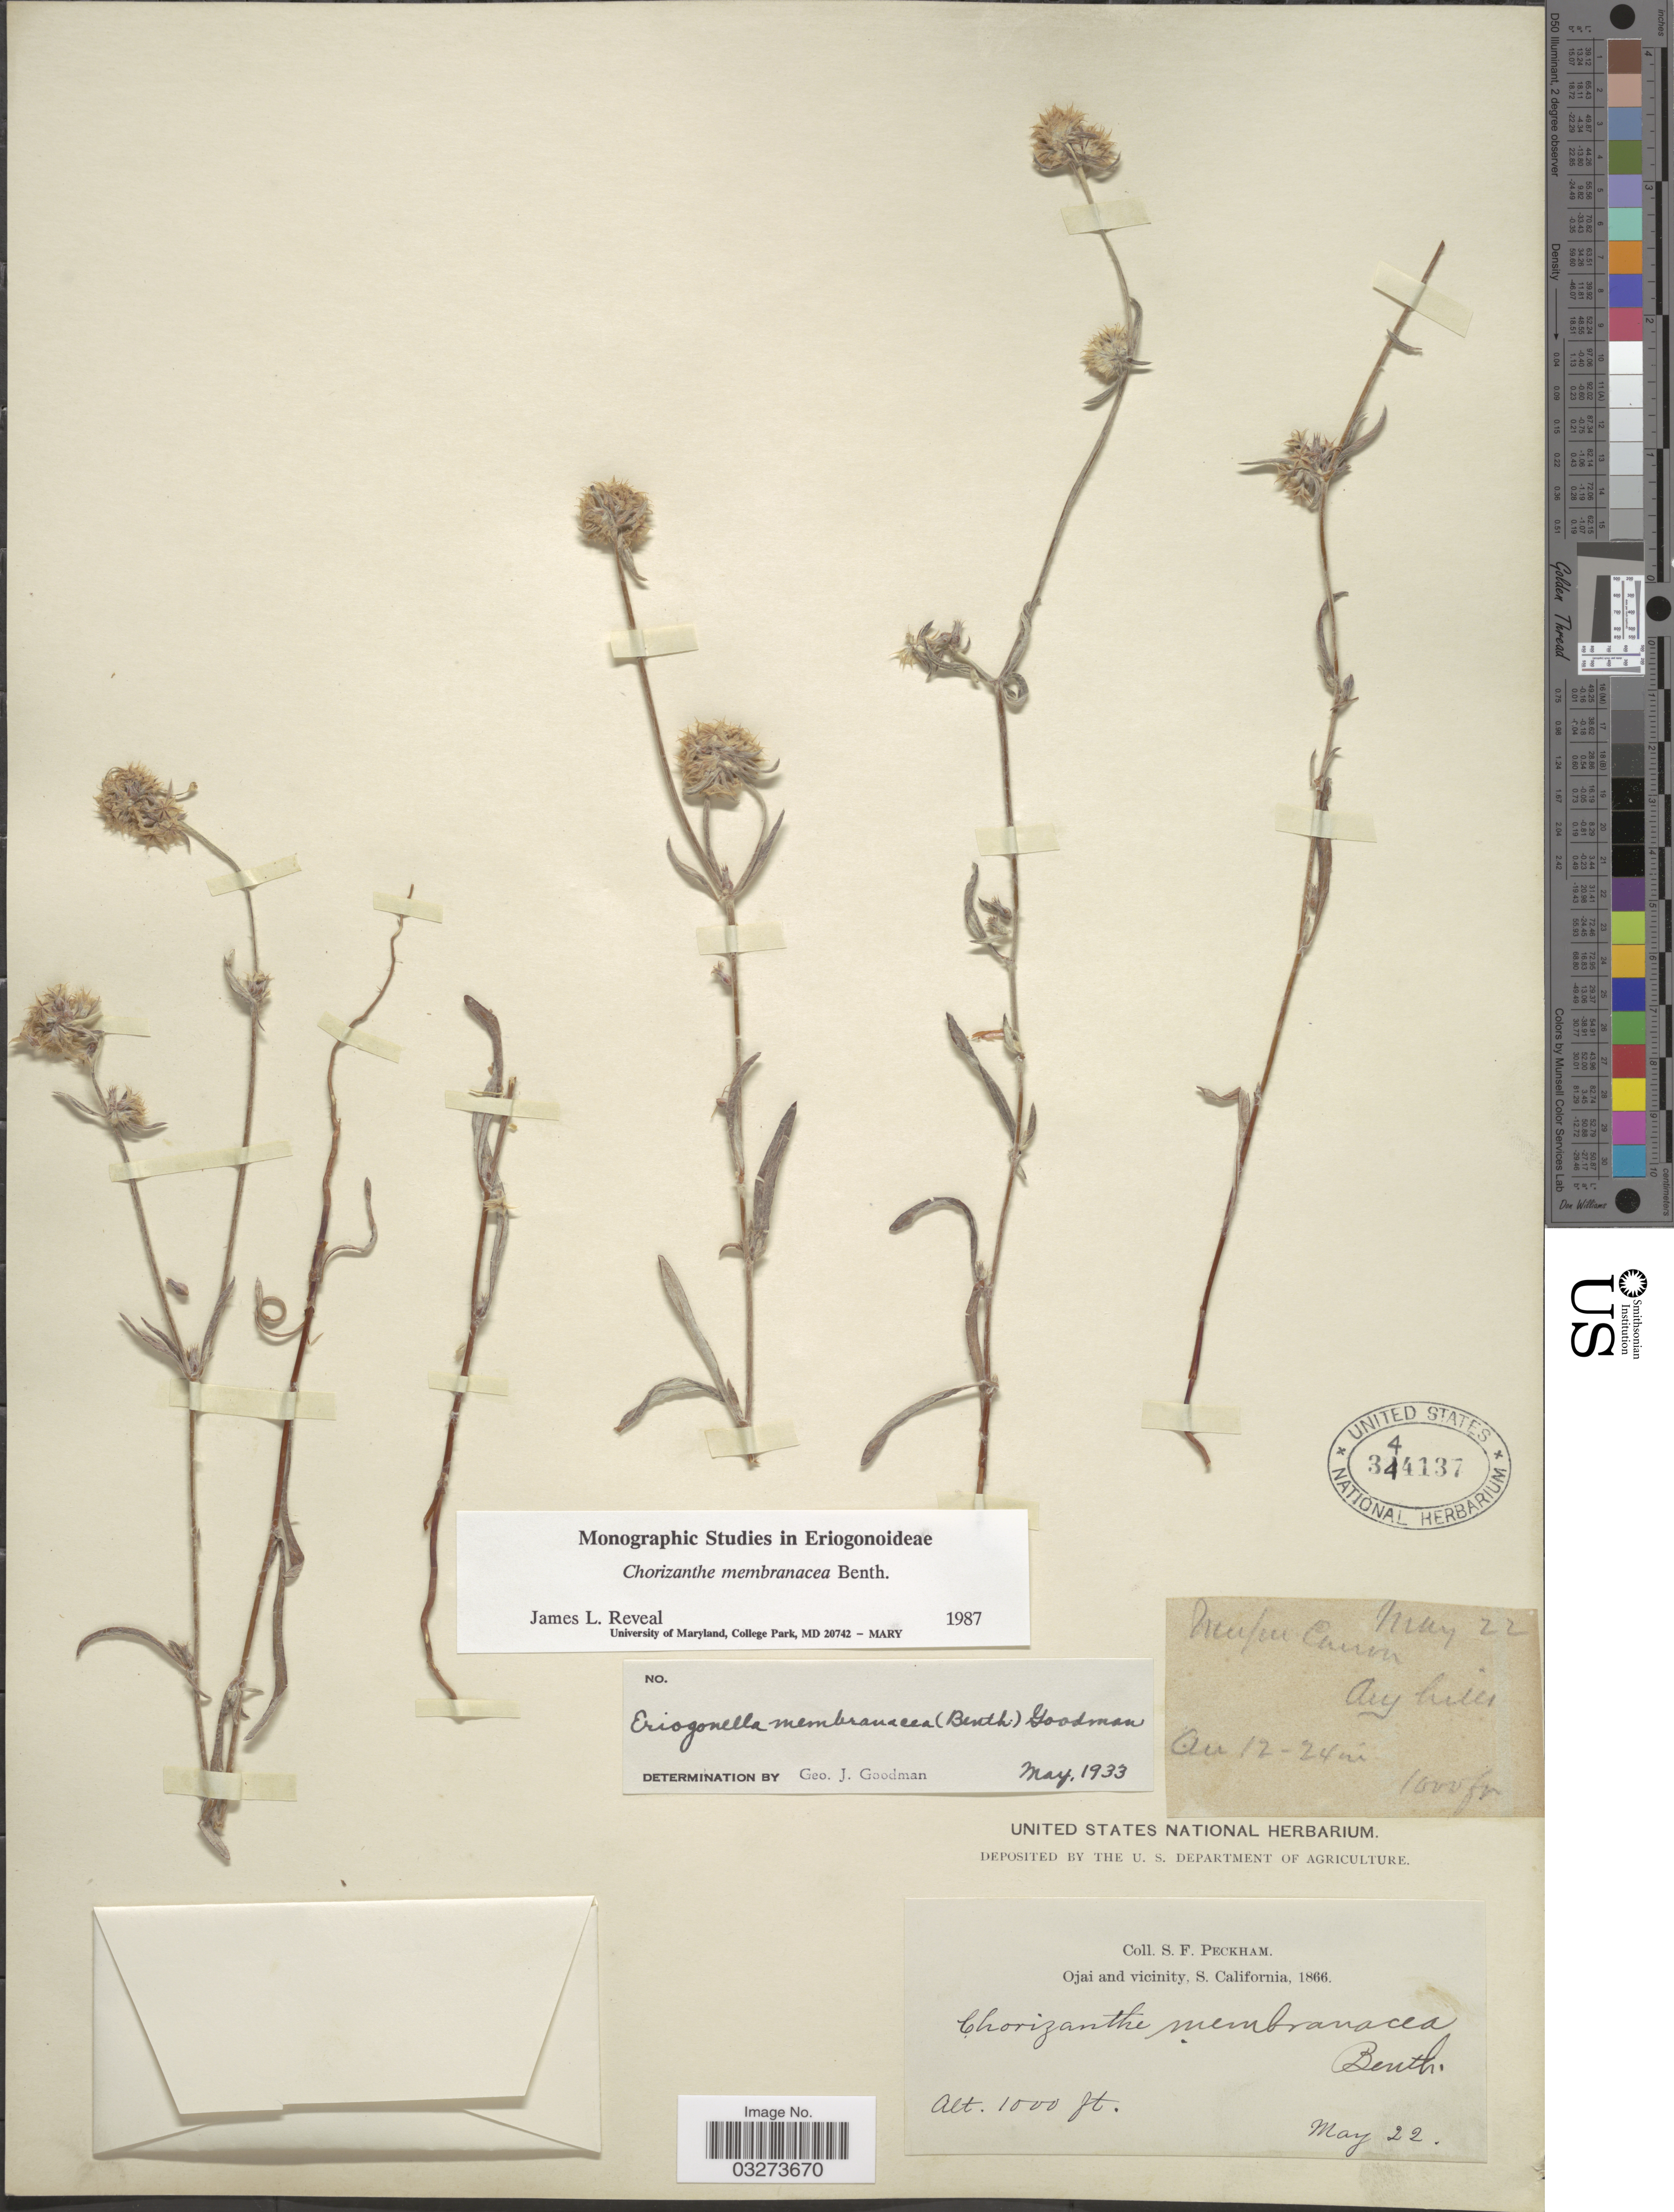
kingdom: Plantae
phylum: Tracheophyta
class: Magnoliopsida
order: Caryophyllales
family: Polygonaceae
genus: Chorizanthe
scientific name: Chorizanthe membranacea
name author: Benth.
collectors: S. Peckham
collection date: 1866-05-22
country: United States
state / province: California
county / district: Ventura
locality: Ojai and vicinity, S. California.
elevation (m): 305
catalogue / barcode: US 344137